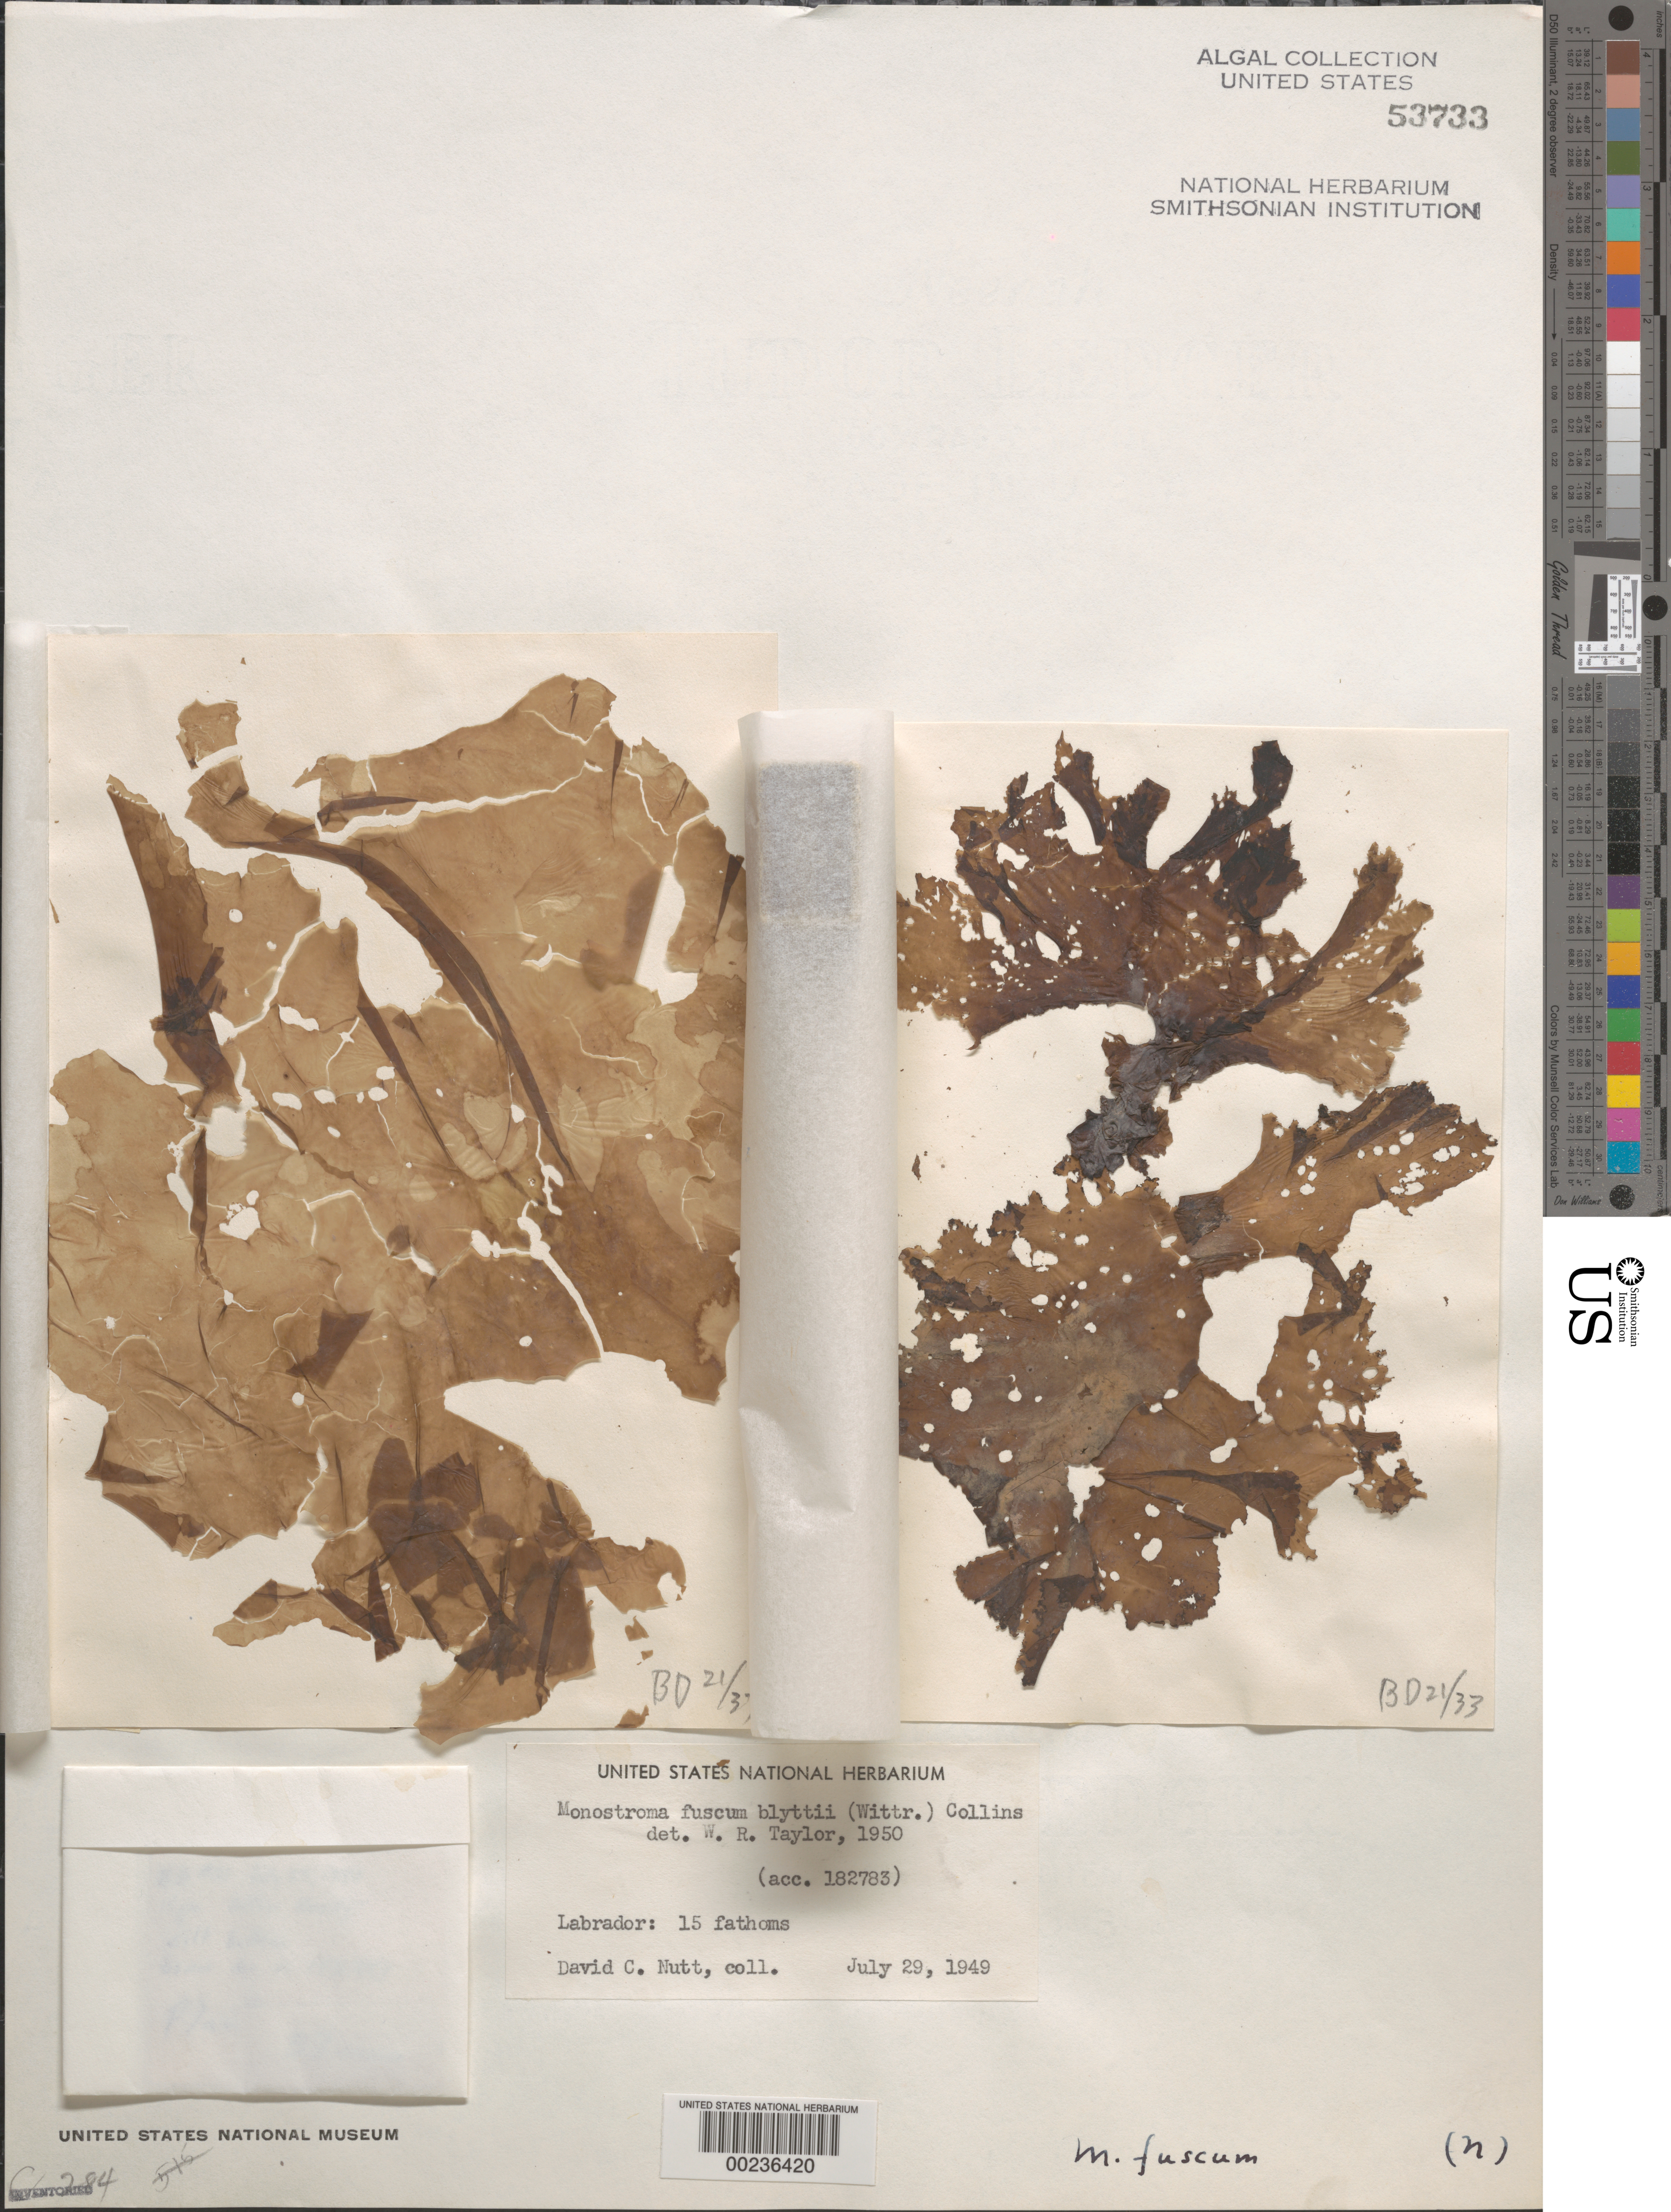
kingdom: Plantae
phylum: Chlorophyta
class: Ulvophyceae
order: Ulvales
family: Ulvaceae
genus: Ulvaria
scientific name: Ulvaria splendens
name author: (Rupr.) K.L.Vinogr.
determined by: Algae name updating Project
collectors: D. Nutt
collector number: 21-33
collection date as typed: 29 Jul 1949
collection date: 1949-07-29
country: Canada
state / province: Newfoundland and Labrador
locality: Labrador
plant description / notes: Blue Dolphin Labrador Expedition, 1949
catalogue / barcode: US 53733